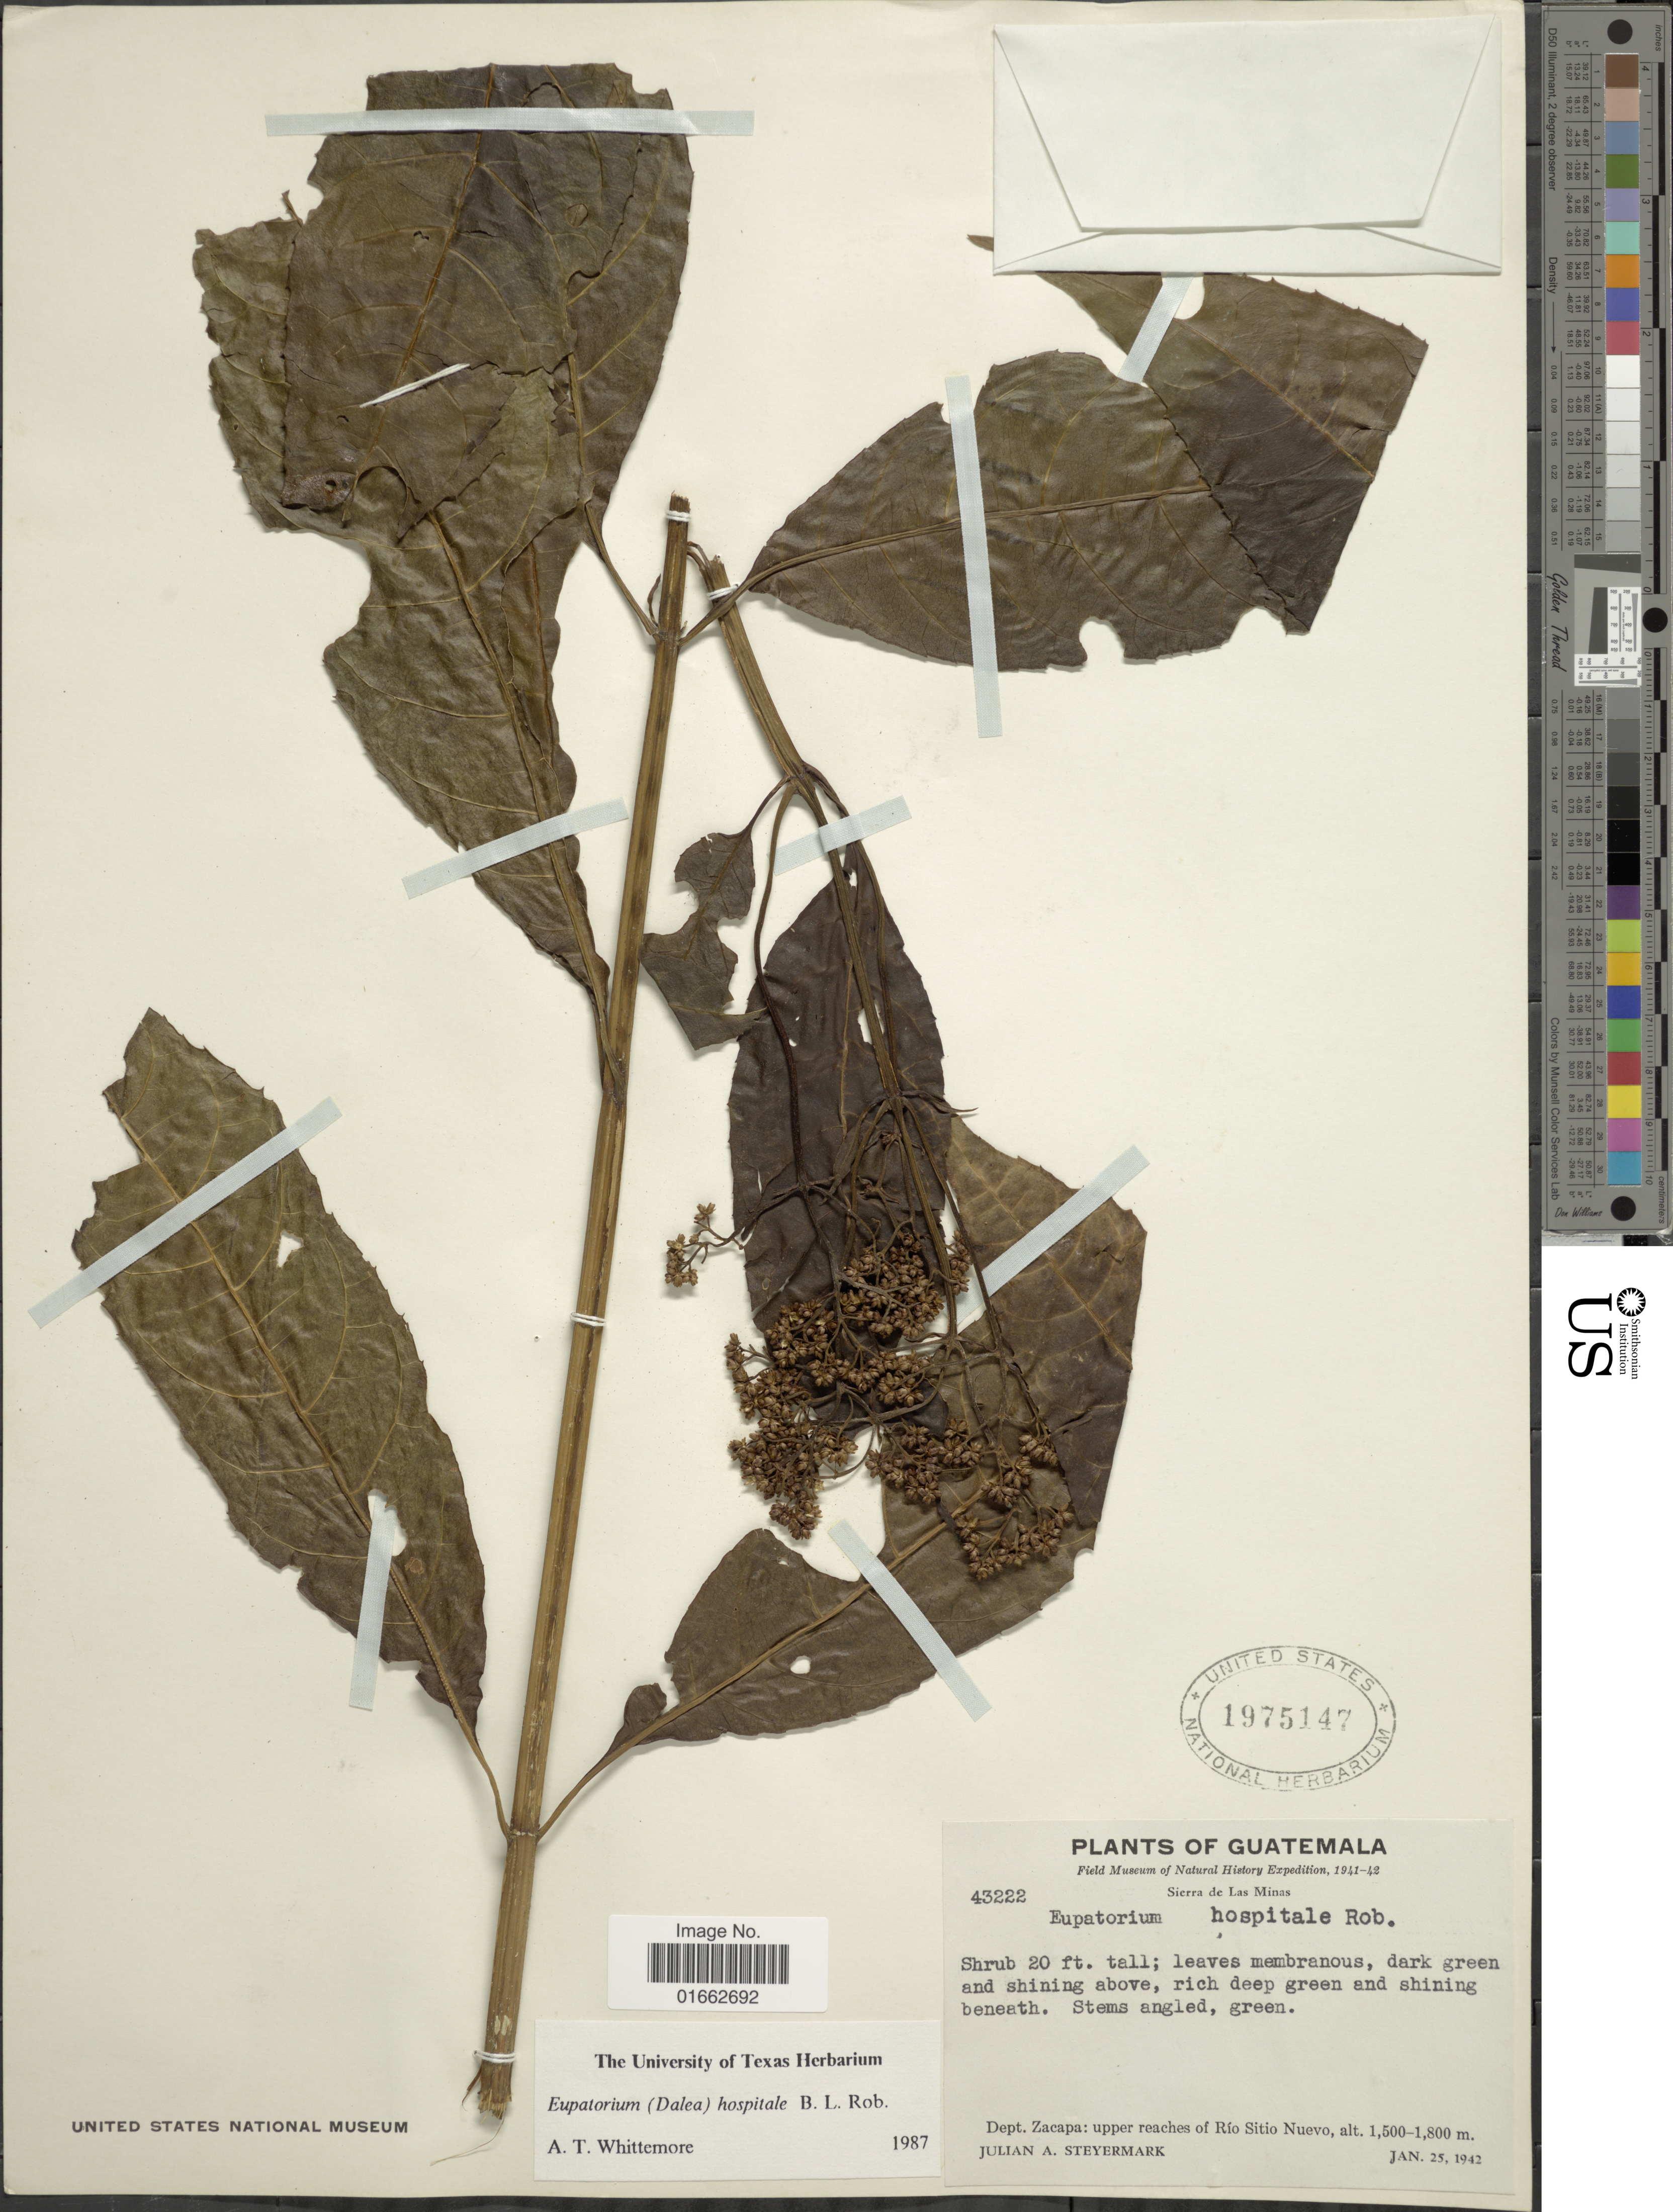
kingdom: Plantae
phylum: Tracheophyta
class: Magnoliopsida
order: Asterales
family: Asteraceae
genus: Critonia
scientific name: Critonia breedlovei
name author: R.M. King & H. Rob.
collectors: J. Steyermark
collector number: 43222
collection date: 1942-01-25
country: Guatemala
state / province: Zacapa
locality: Upper reaches of Río Sitio Nuevo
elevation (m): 1500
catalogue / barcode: US 1975147